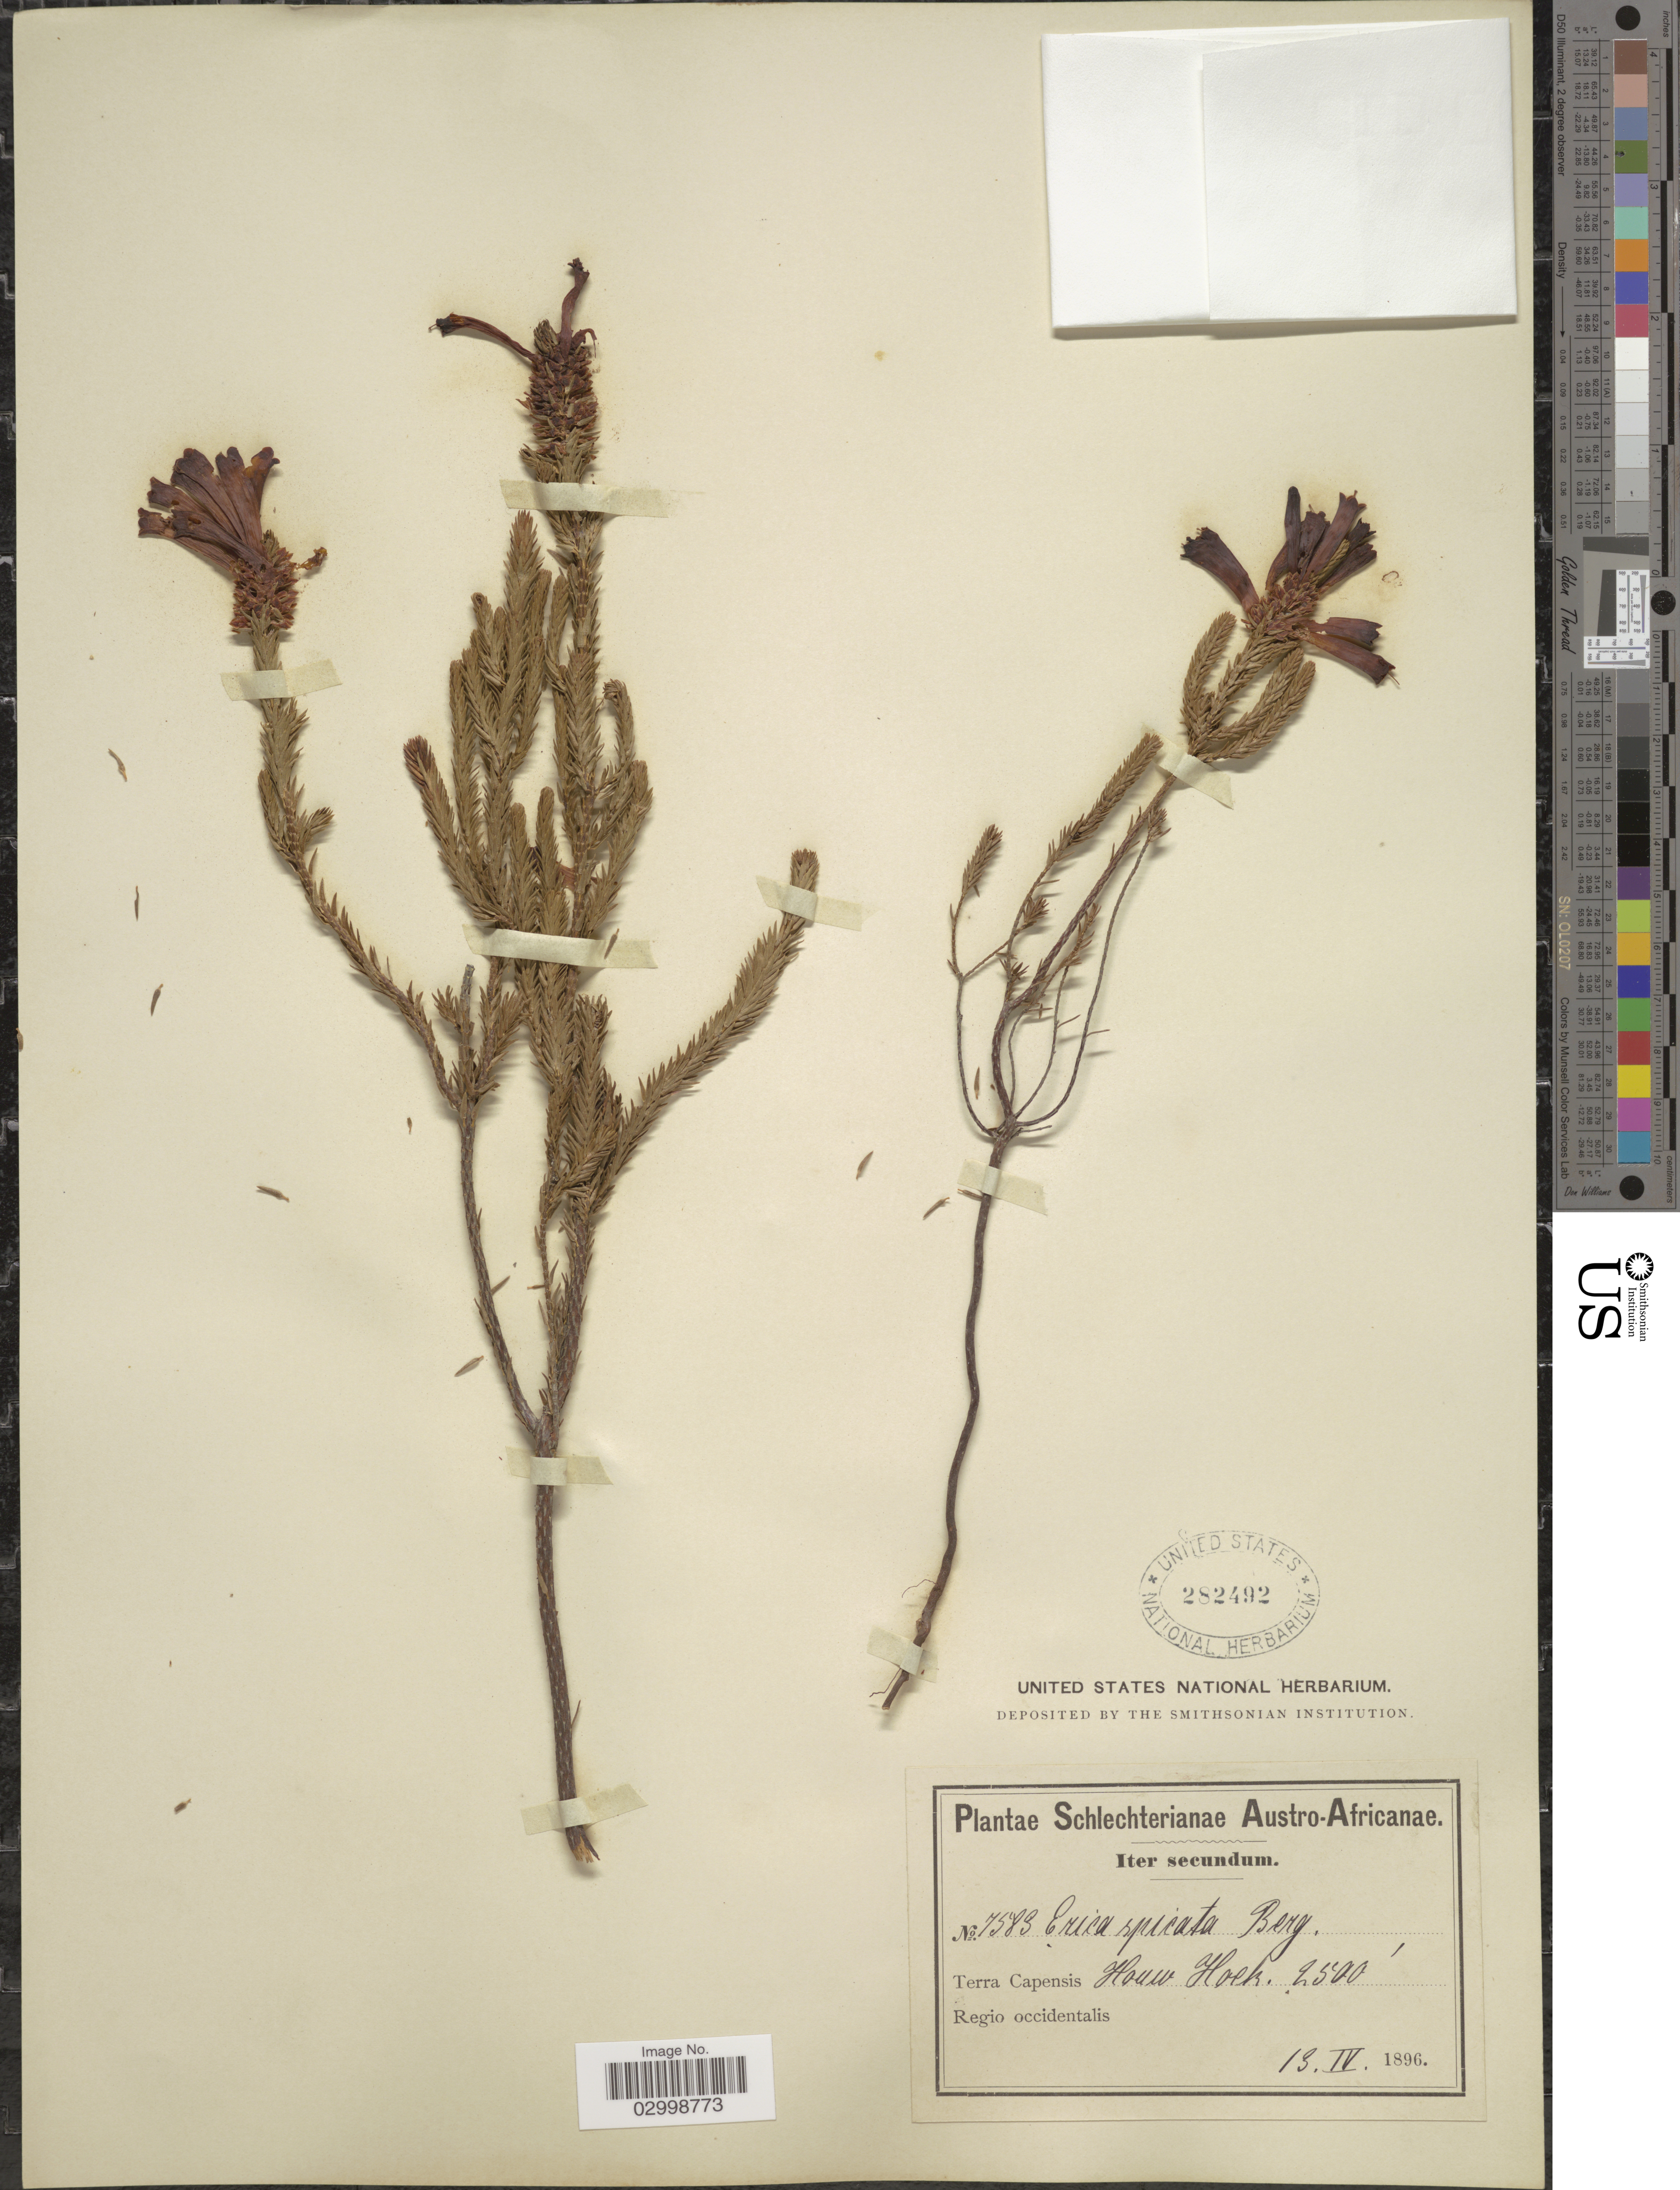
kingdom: Plantae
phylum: Tracheophyta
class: Magnoliopsida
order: Ericales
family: Ericaceae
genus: Erica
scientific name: Erica spicata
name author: Thunb.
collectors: Schlechter, --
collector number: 7583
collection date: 1896-04-13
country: South Africa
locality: Austro-Africanae. Terra Capensis. Houw Hoek. Regio occidentalis.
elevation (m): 762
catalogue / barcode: US 282492